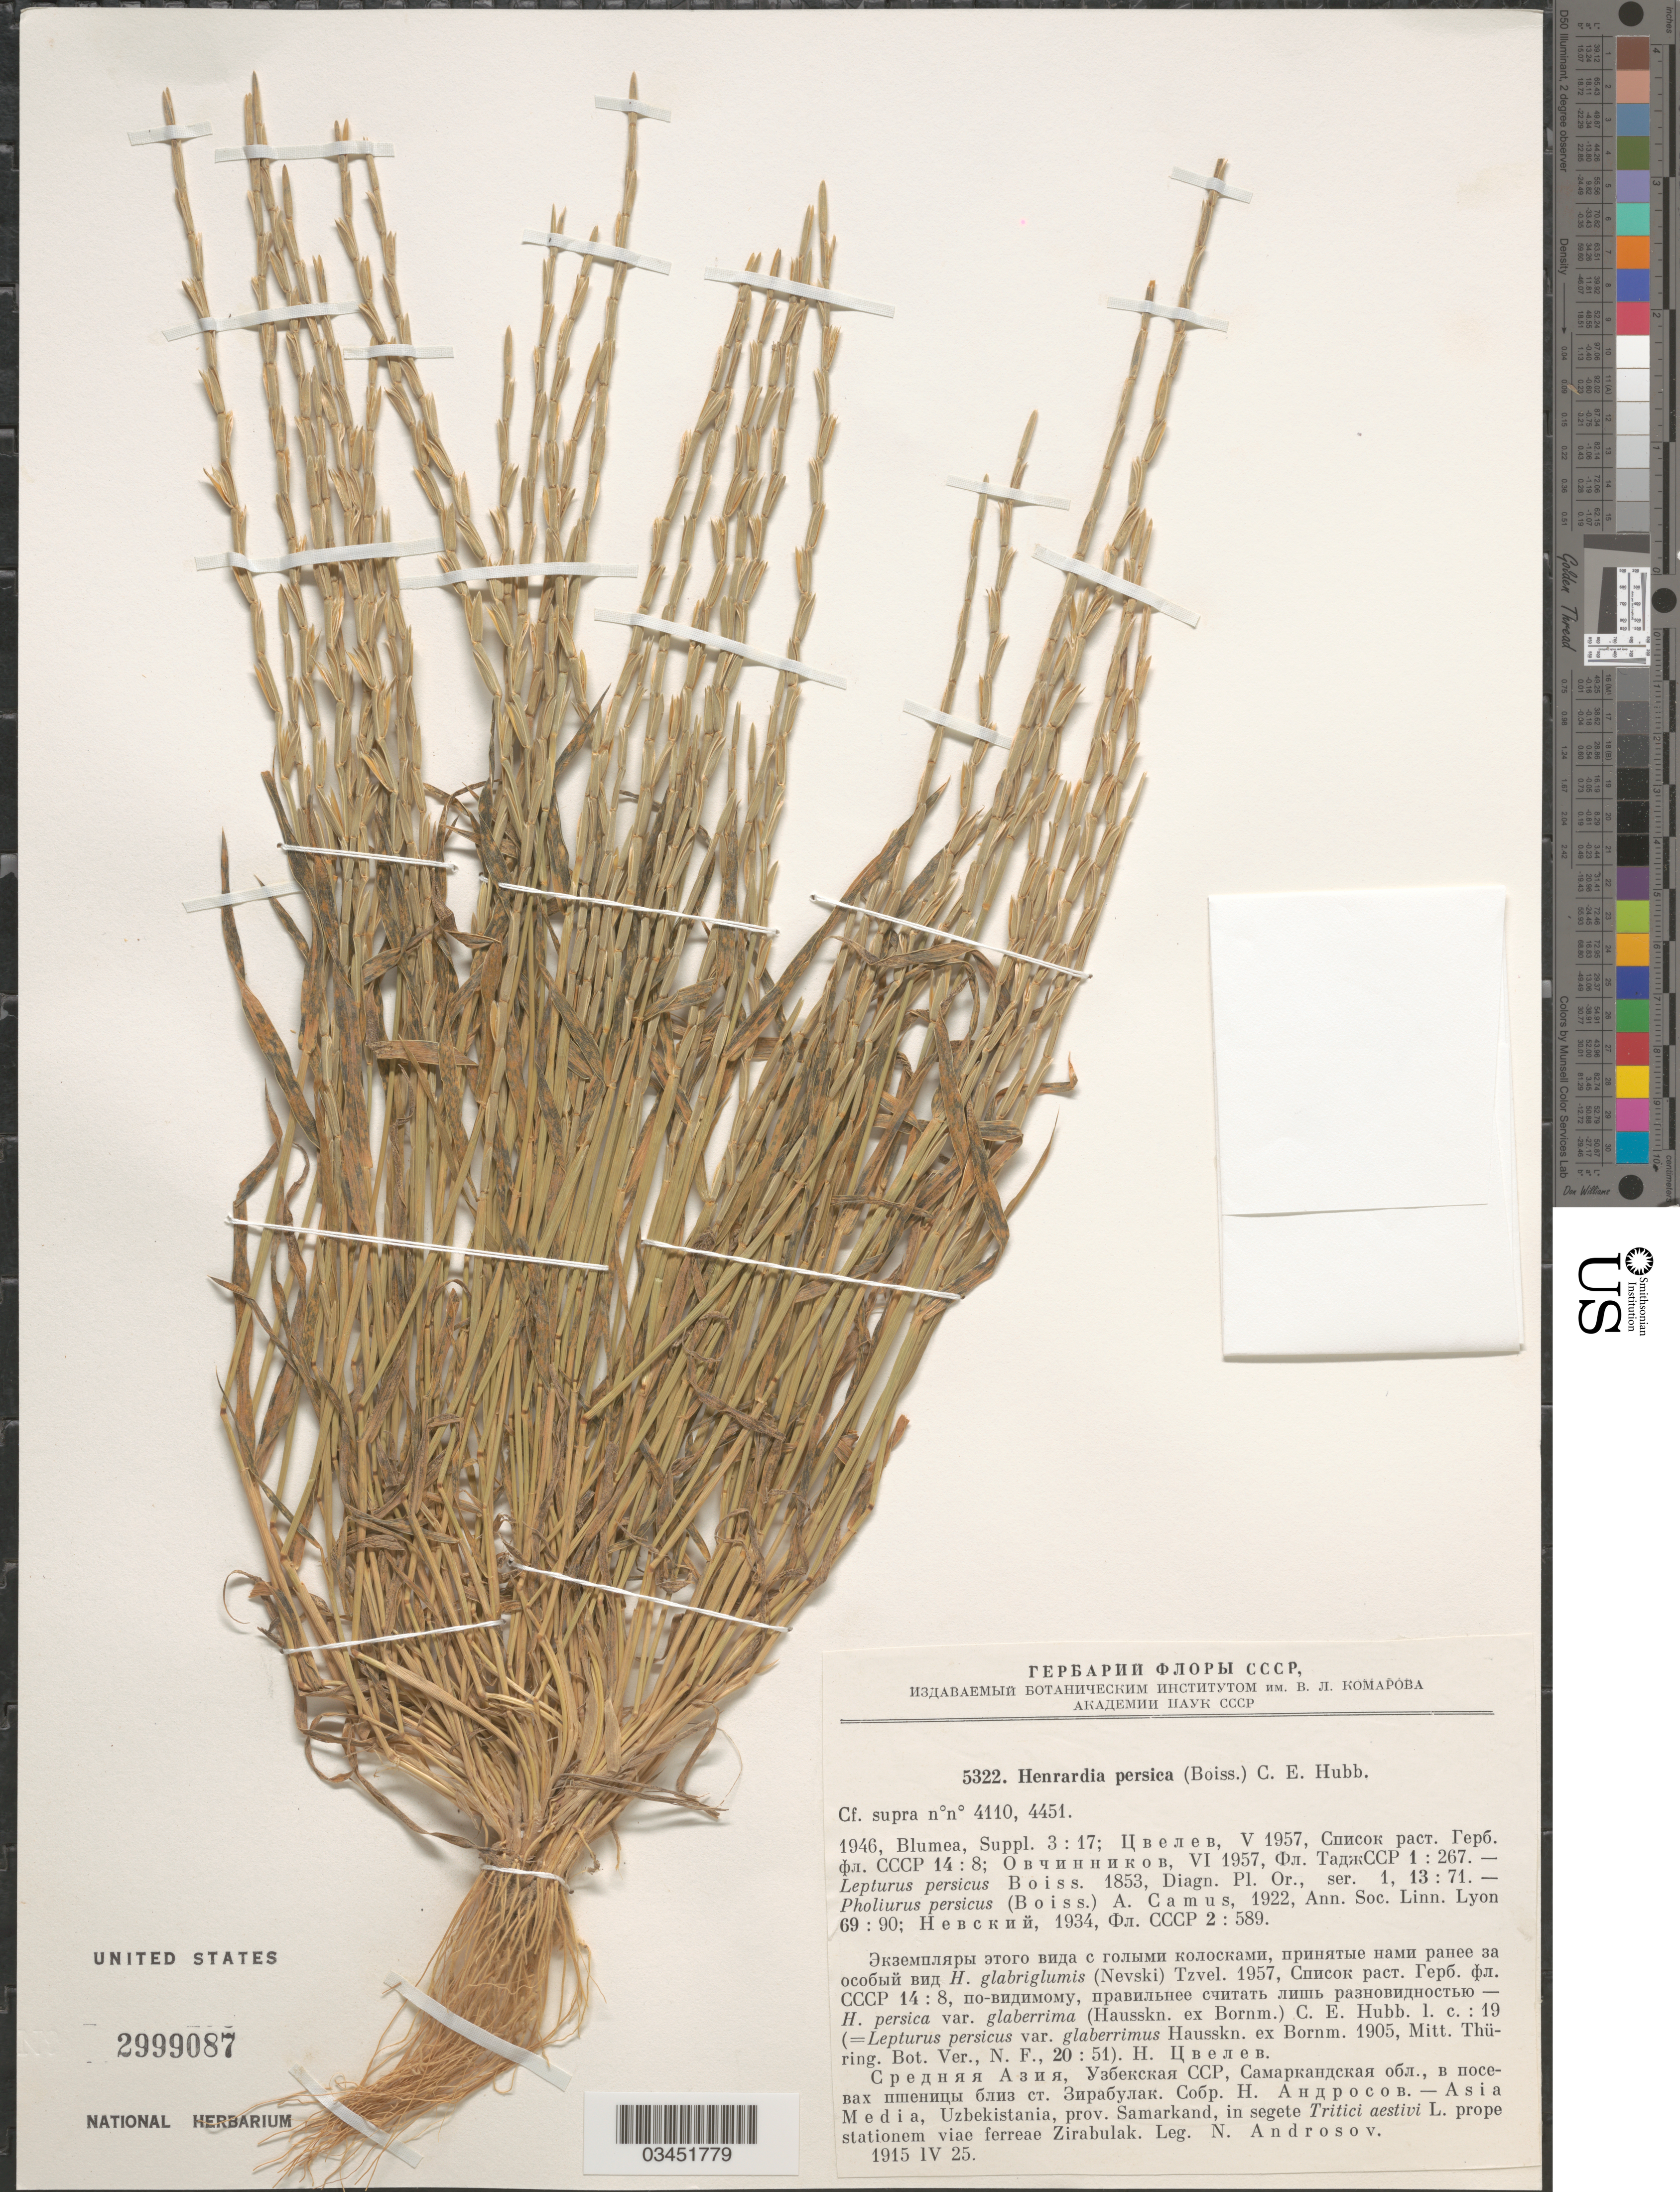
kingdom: Plantae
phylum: Tracheophyta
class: Liliopsida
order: Poales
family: Poaceae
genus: Henrardia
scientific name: Henrardia persica var. persica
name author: (Boiss.) C. E. Hubb.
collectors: N. Androsov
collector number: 5322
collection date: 1915-04-25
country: Uzbekistan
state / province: Samarqand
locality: Asia Media, Uzbekistania, prov. Samarkand, in segete Tritici aestivi L. prope stationem viae ferreae Zirabulak.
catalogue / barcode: US 2999087